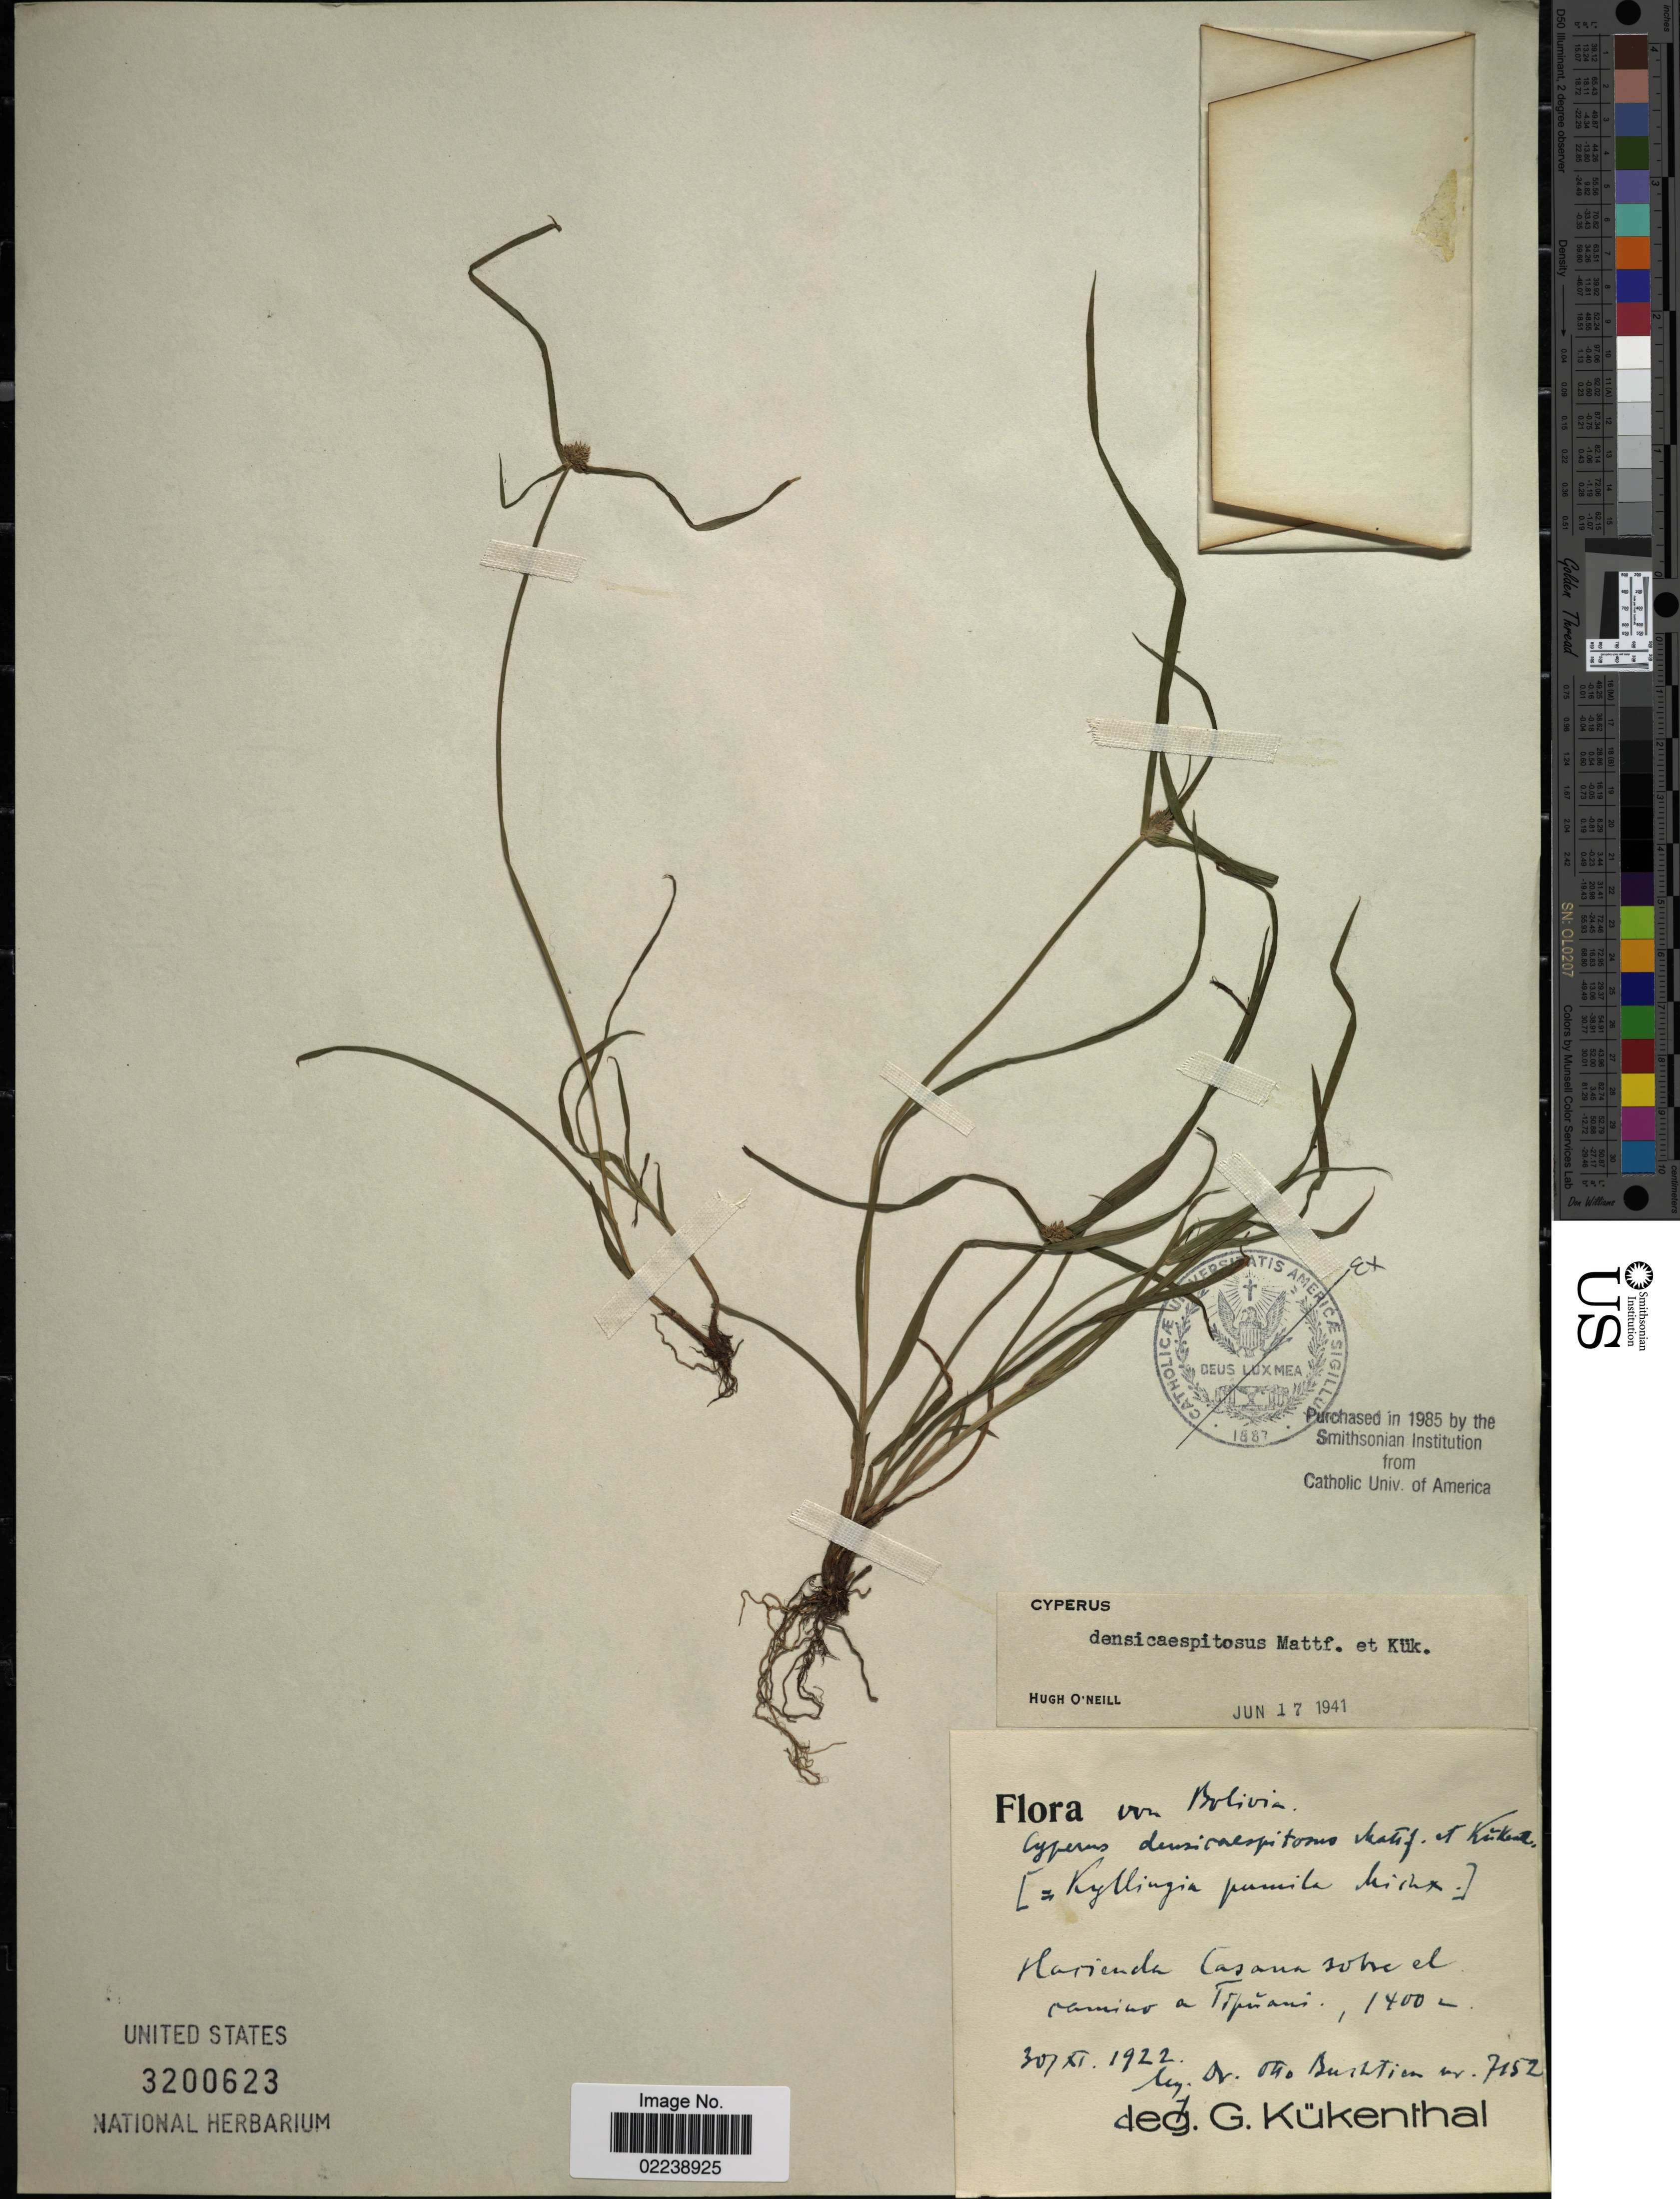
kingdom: Plantae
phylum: Tracheophyta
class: Liliopsida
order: Poales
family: Cyperaceae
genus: Cyperus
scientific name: Cyperus hortensis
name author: (Salzm. ex Steud.) Dorr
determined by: Strong, M. T., (US), Smithsonian Institution - National Museum of Natural History (UNITED STATES)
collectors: O. Buchtien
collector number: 7152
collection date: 1922-11-30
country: Bolivia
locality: Hacienda Casana sobre el camino a Tipuani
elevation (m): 1400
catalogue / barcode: US 3200623